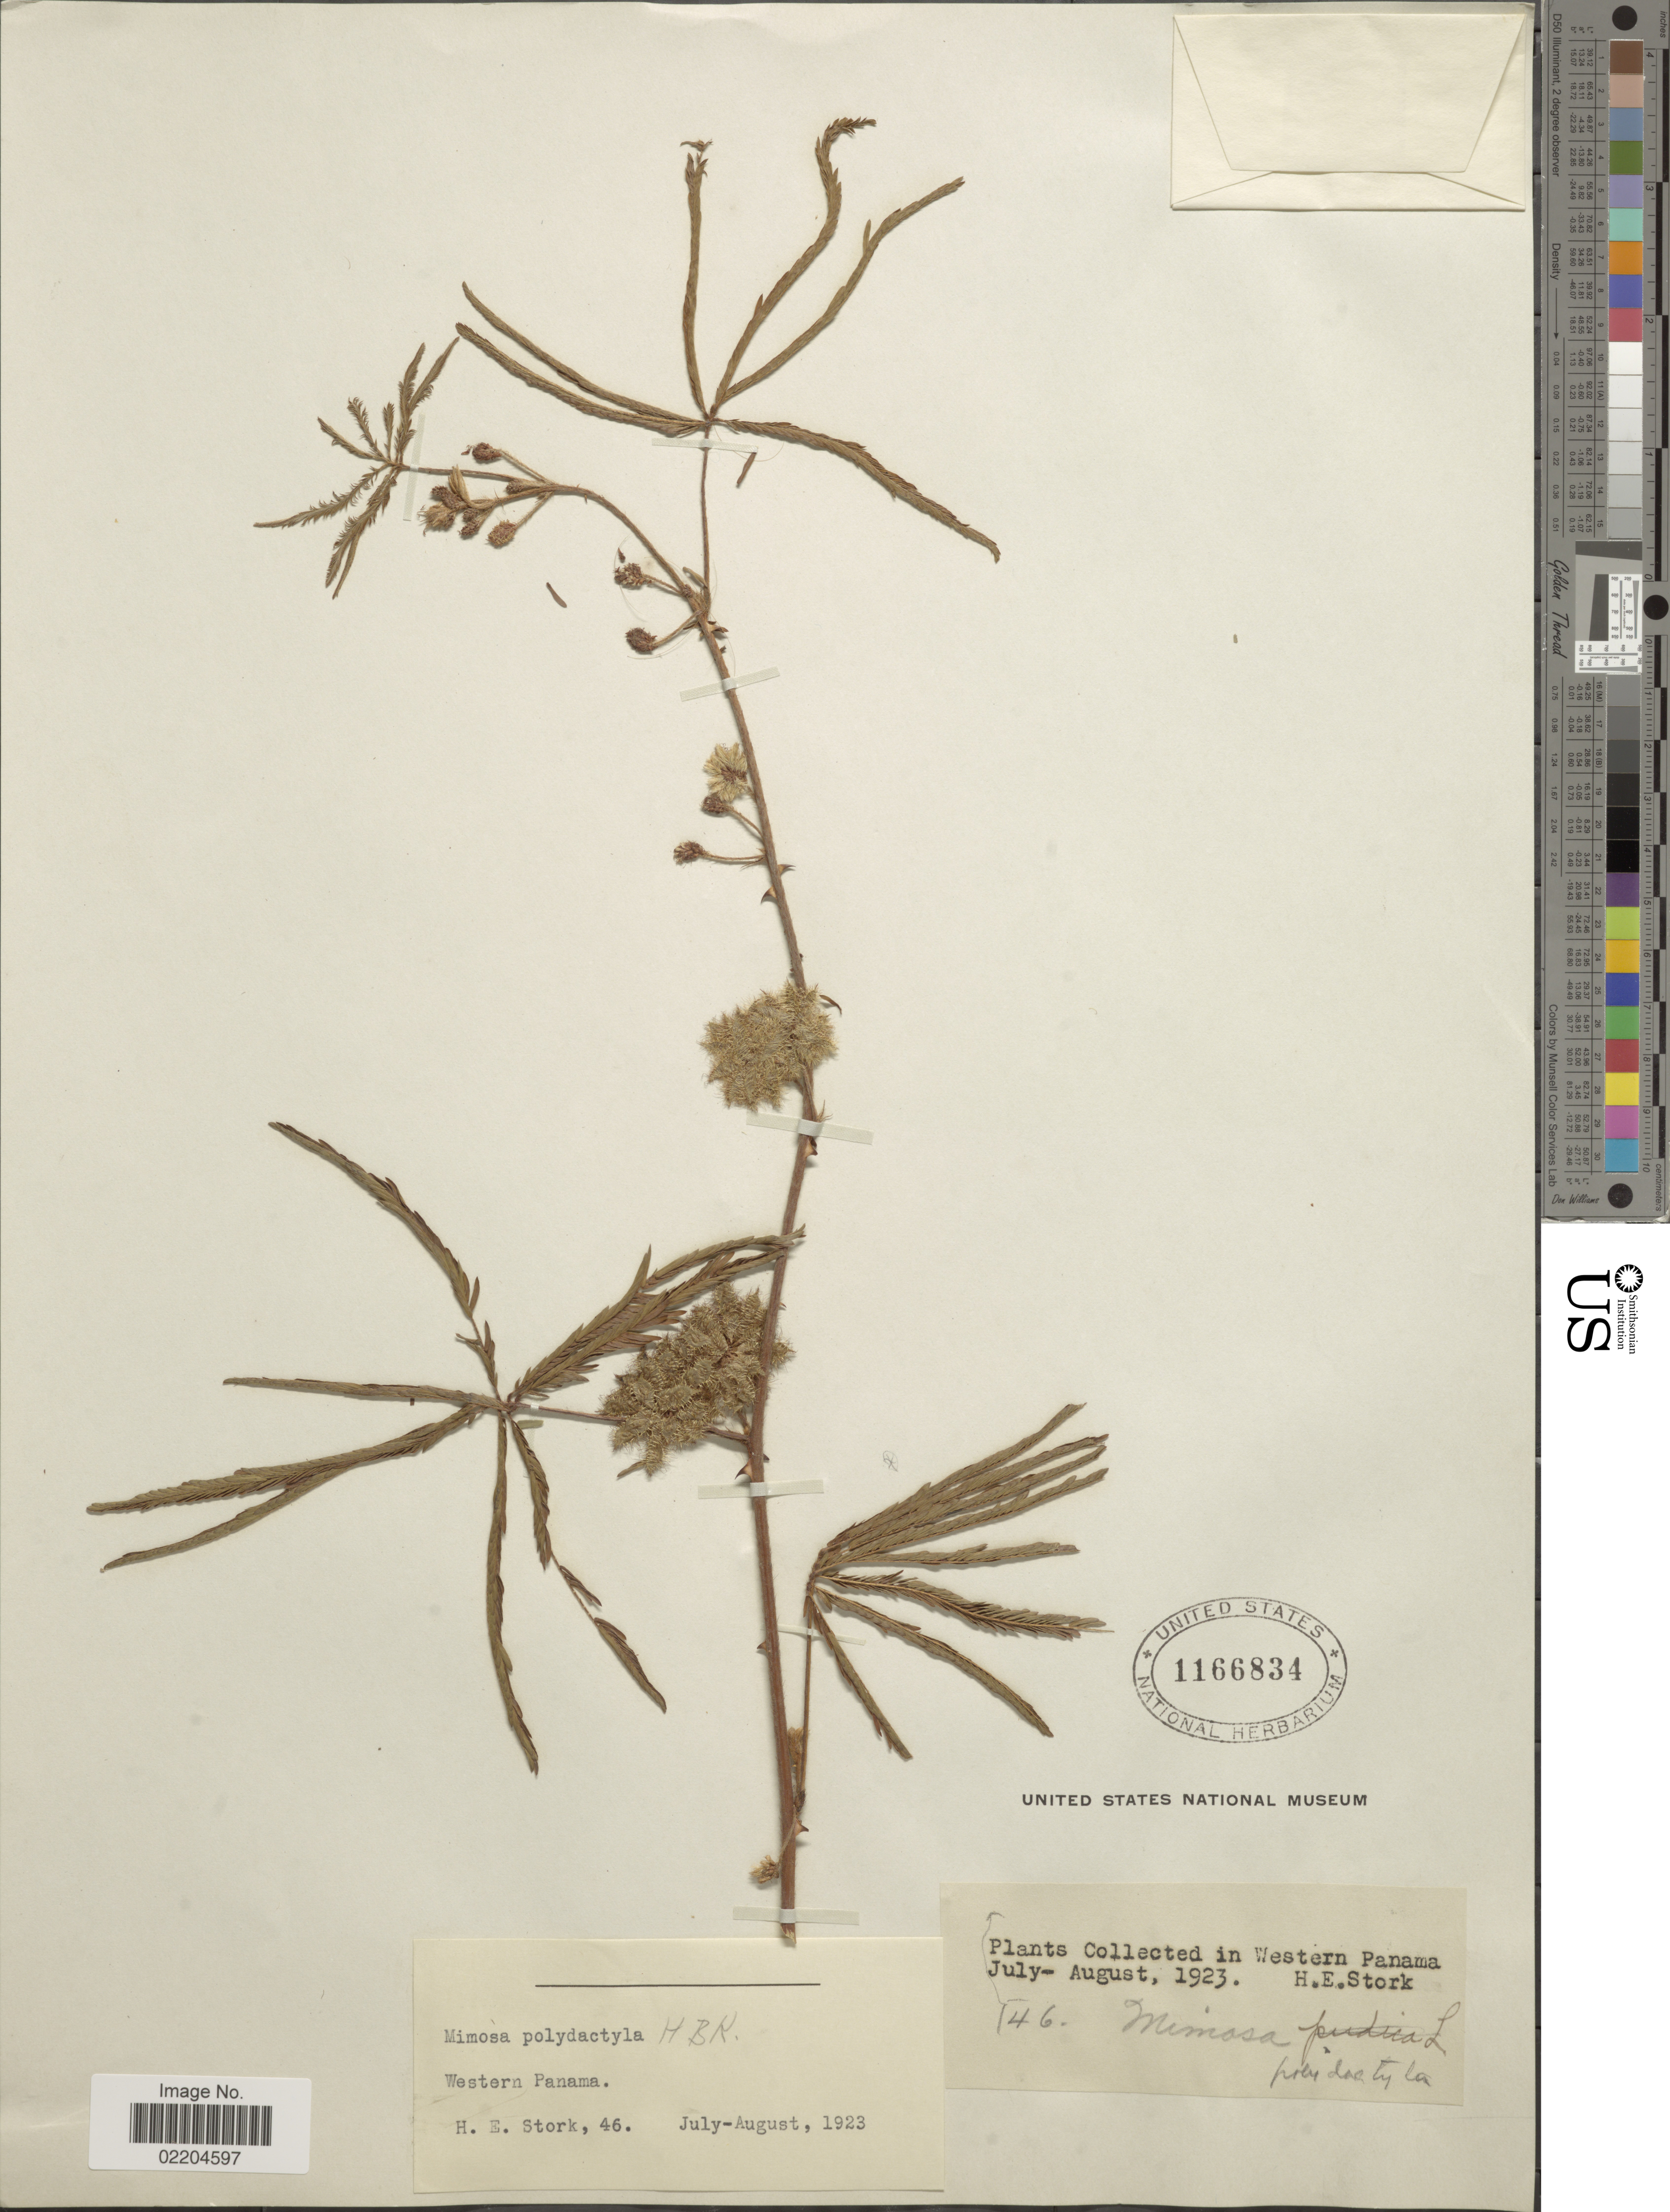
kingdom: Plantae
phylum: Tracheophyta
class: Magnoliopsida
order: Fabales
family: Fabaceae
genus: Mimosa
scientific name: Mimosa polydactyla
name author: Humb. & Bonpl. ex Willd.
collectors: H. E. Stork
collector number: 46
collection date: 1923-07/1923-08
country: Panama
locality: Western Panama.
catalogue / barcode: US 1166834